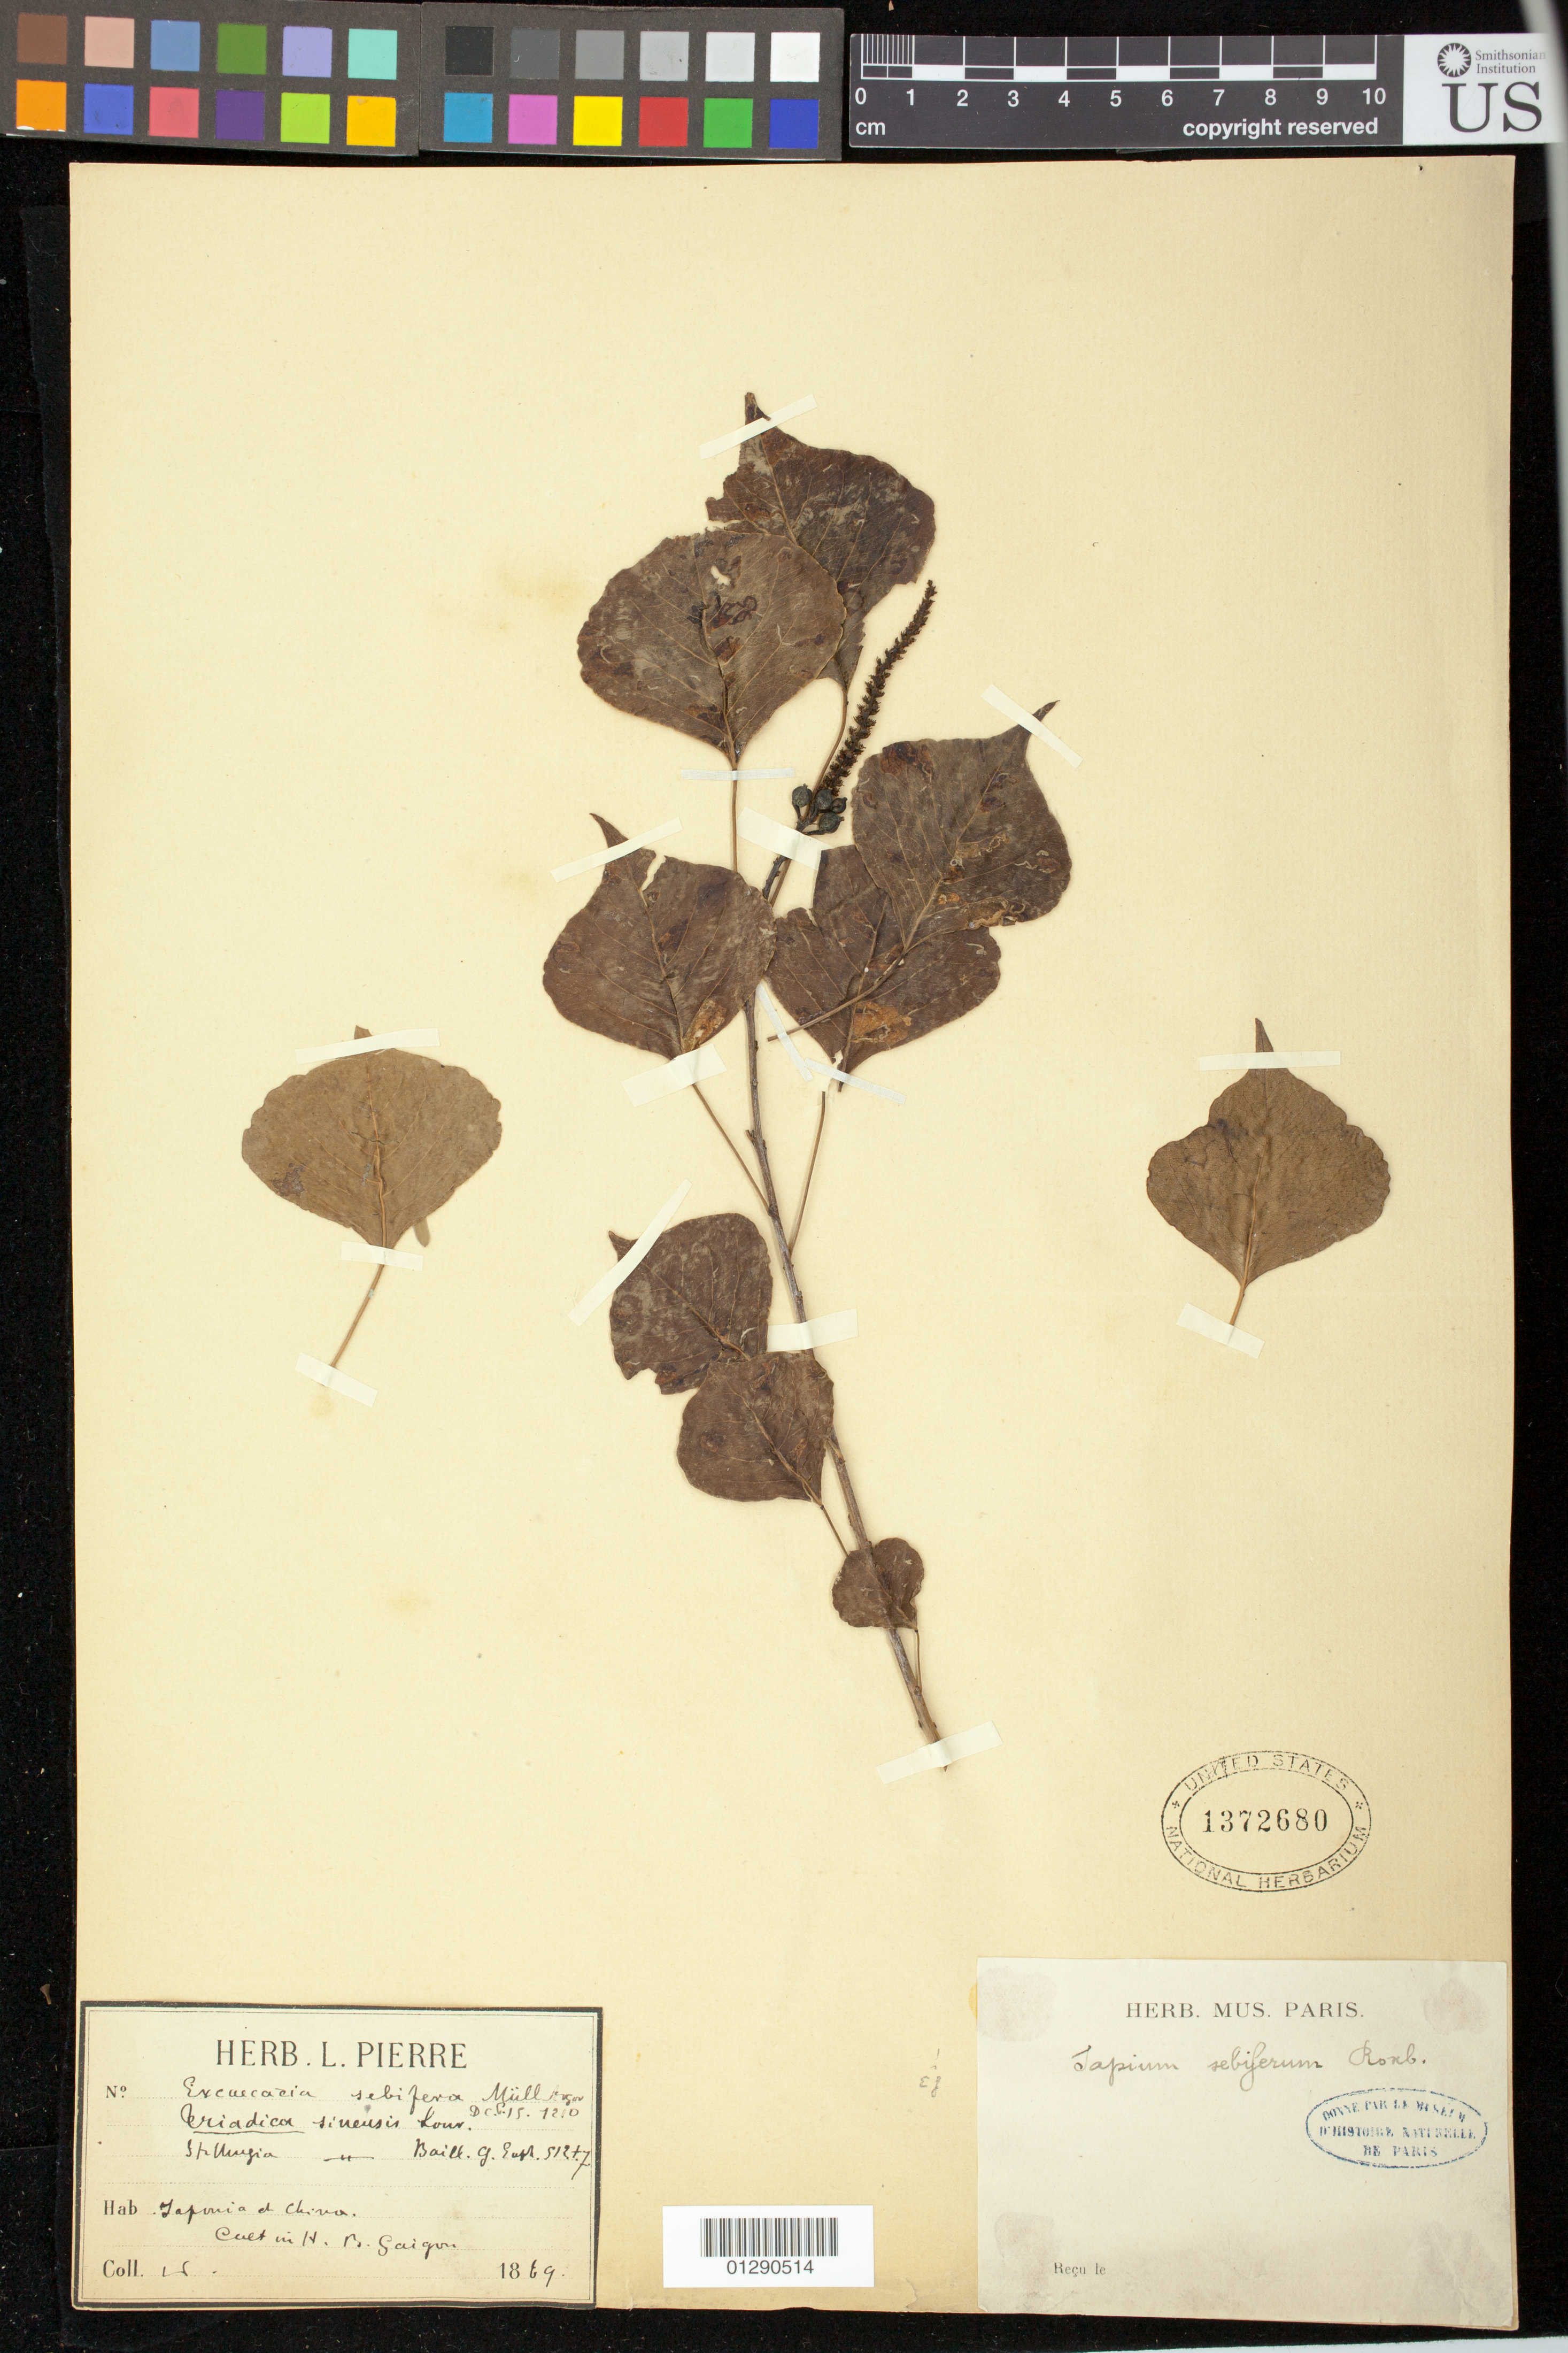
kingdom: Plantae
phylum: Tracheophyta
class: Magnoliopsida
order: Malpighiales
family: Euphorbiaceae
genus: Sapium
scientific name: Sapium sebiferum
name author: (L.) Roxb.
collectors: L. S.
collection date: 1869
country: Vietnam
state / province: Ho Chi Minh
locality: H. B. Saigon [Ho Chi Minh City]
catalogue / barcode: US 1372680